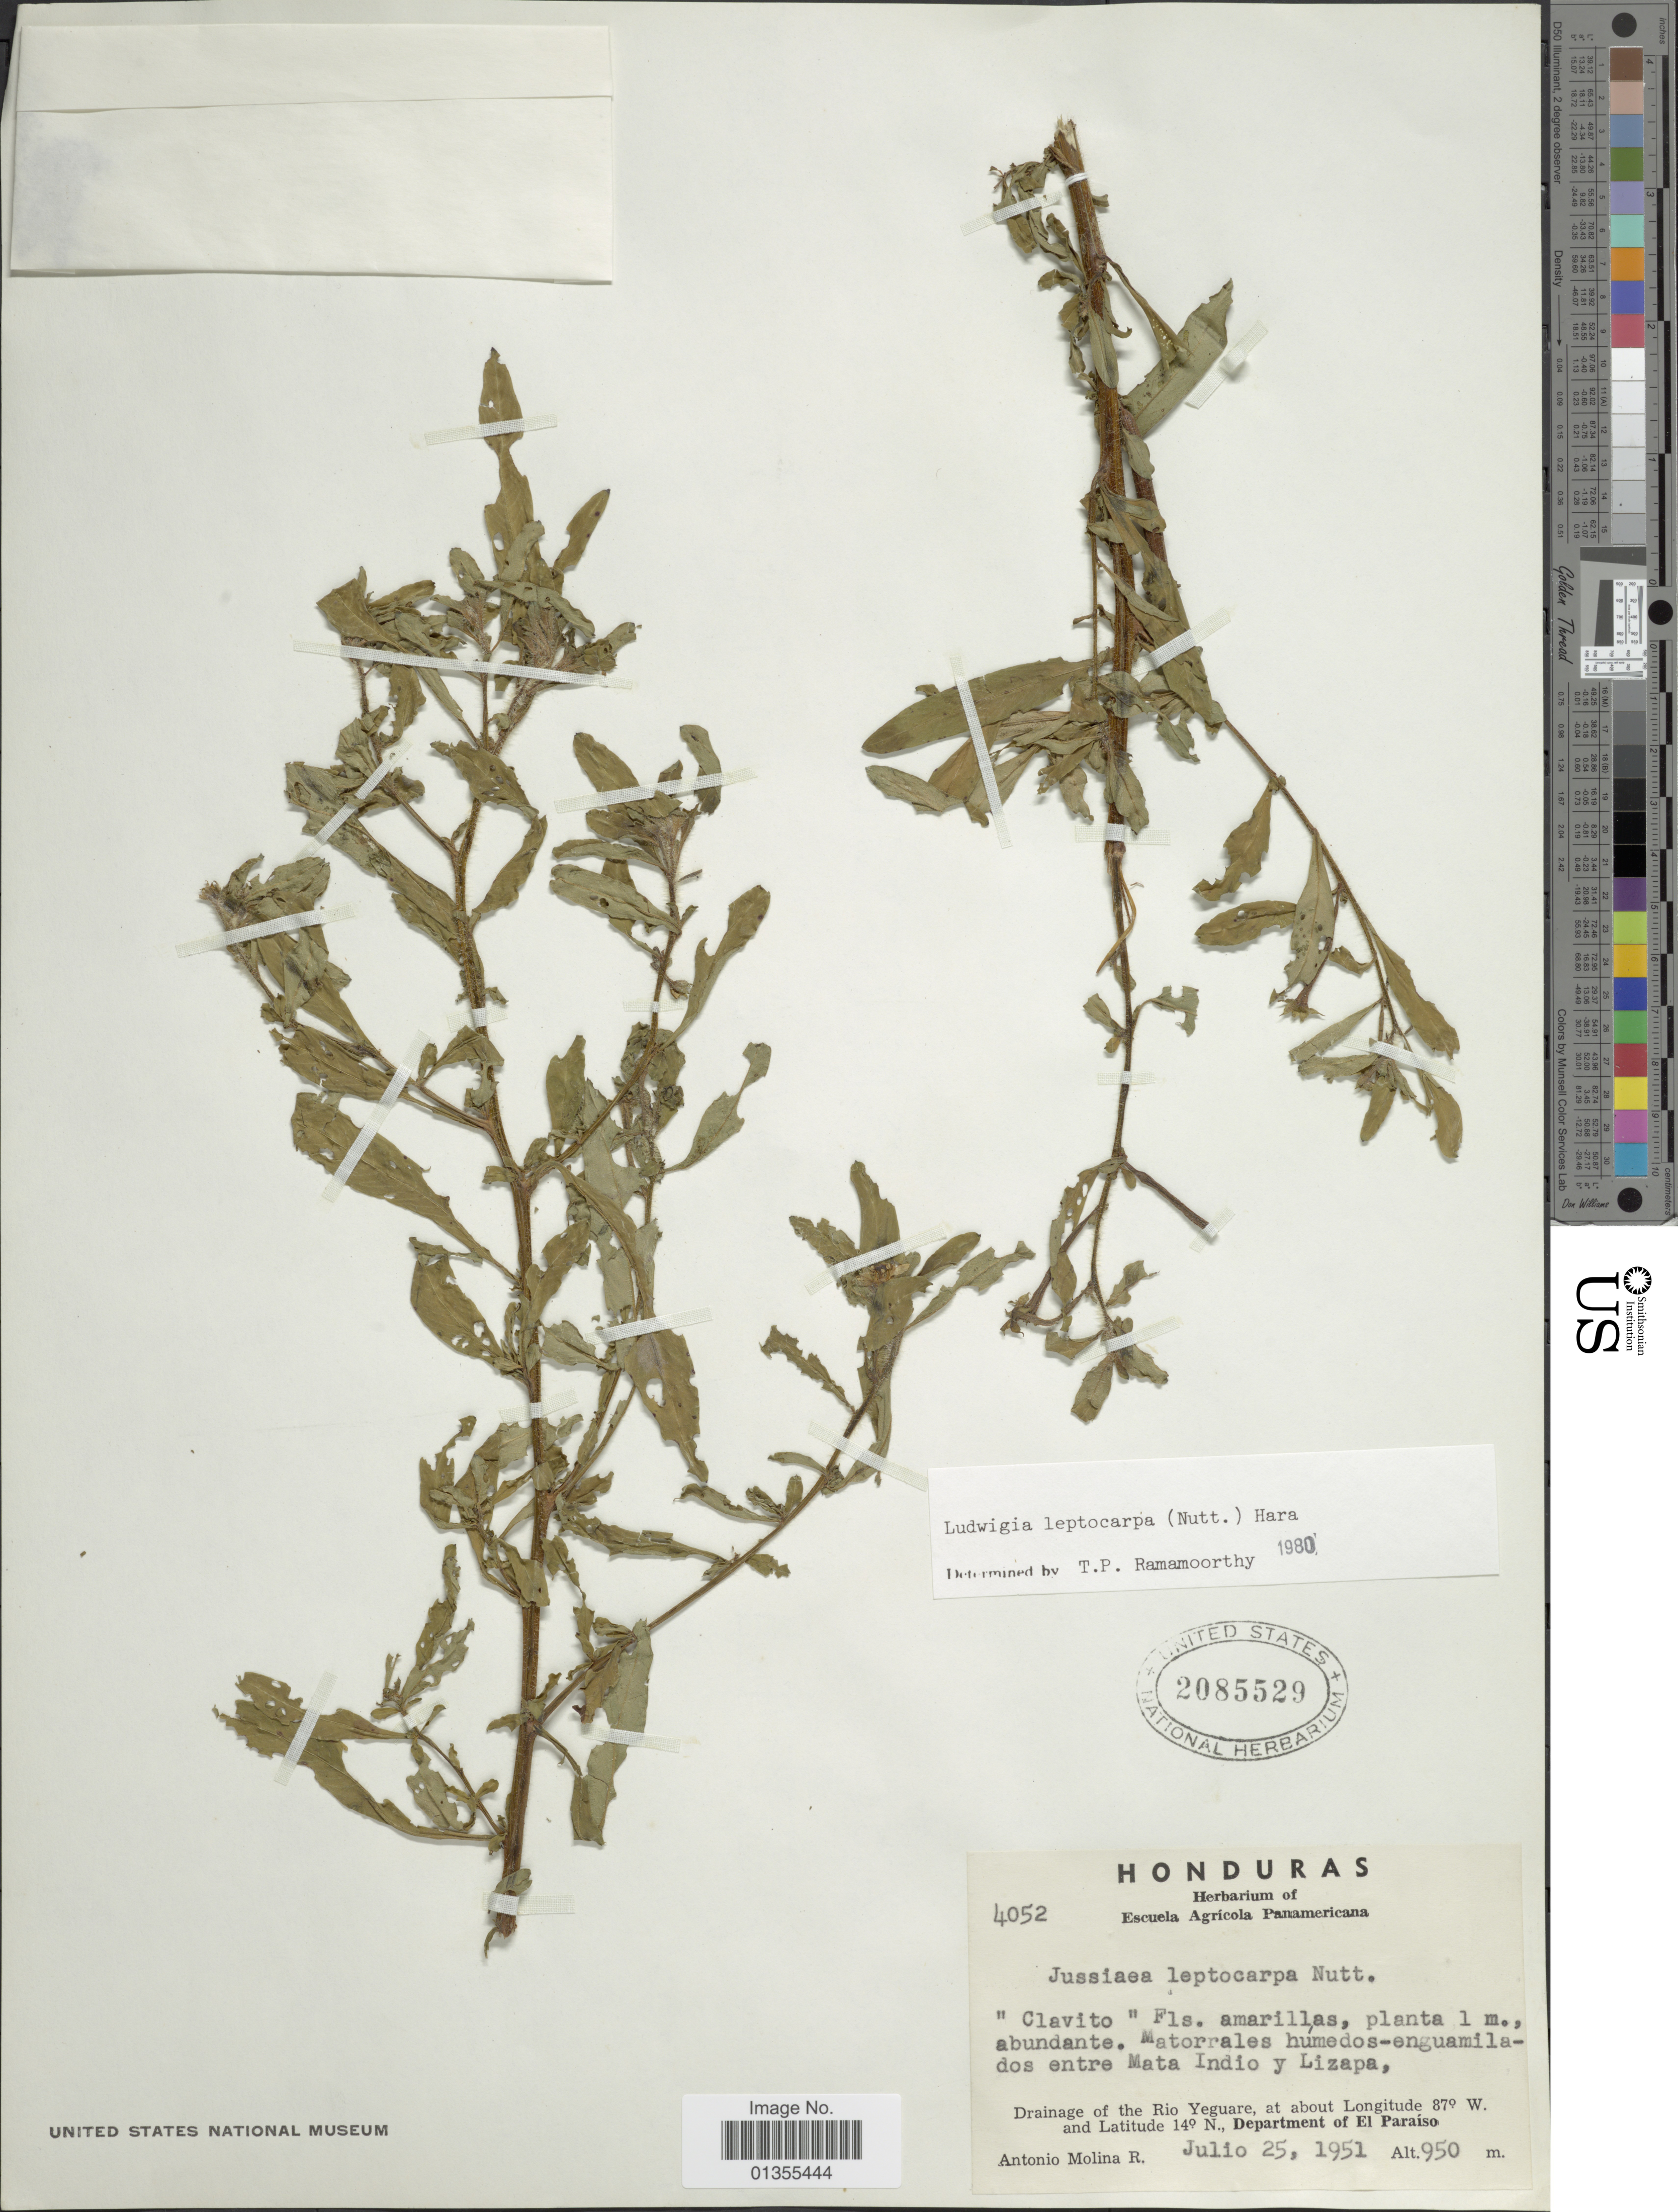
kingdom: Plantae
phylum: Tracheophyta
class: Magnoliopsida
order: Myrtales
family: Onagraceae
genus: Ludwigia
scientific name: Ludwigia leptocarpa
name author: (Nutt.) H. Hara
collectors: A. Molina R.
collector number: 4052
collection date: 1951-07-25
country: Honduras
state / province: El Paraíso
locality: Matorrales humedos-enguamila-dos entre Mata Indio y Lizapa. Drainage of the Rio Yeguare. Department of El Paraíso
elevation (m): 950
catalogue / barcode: US 2085529